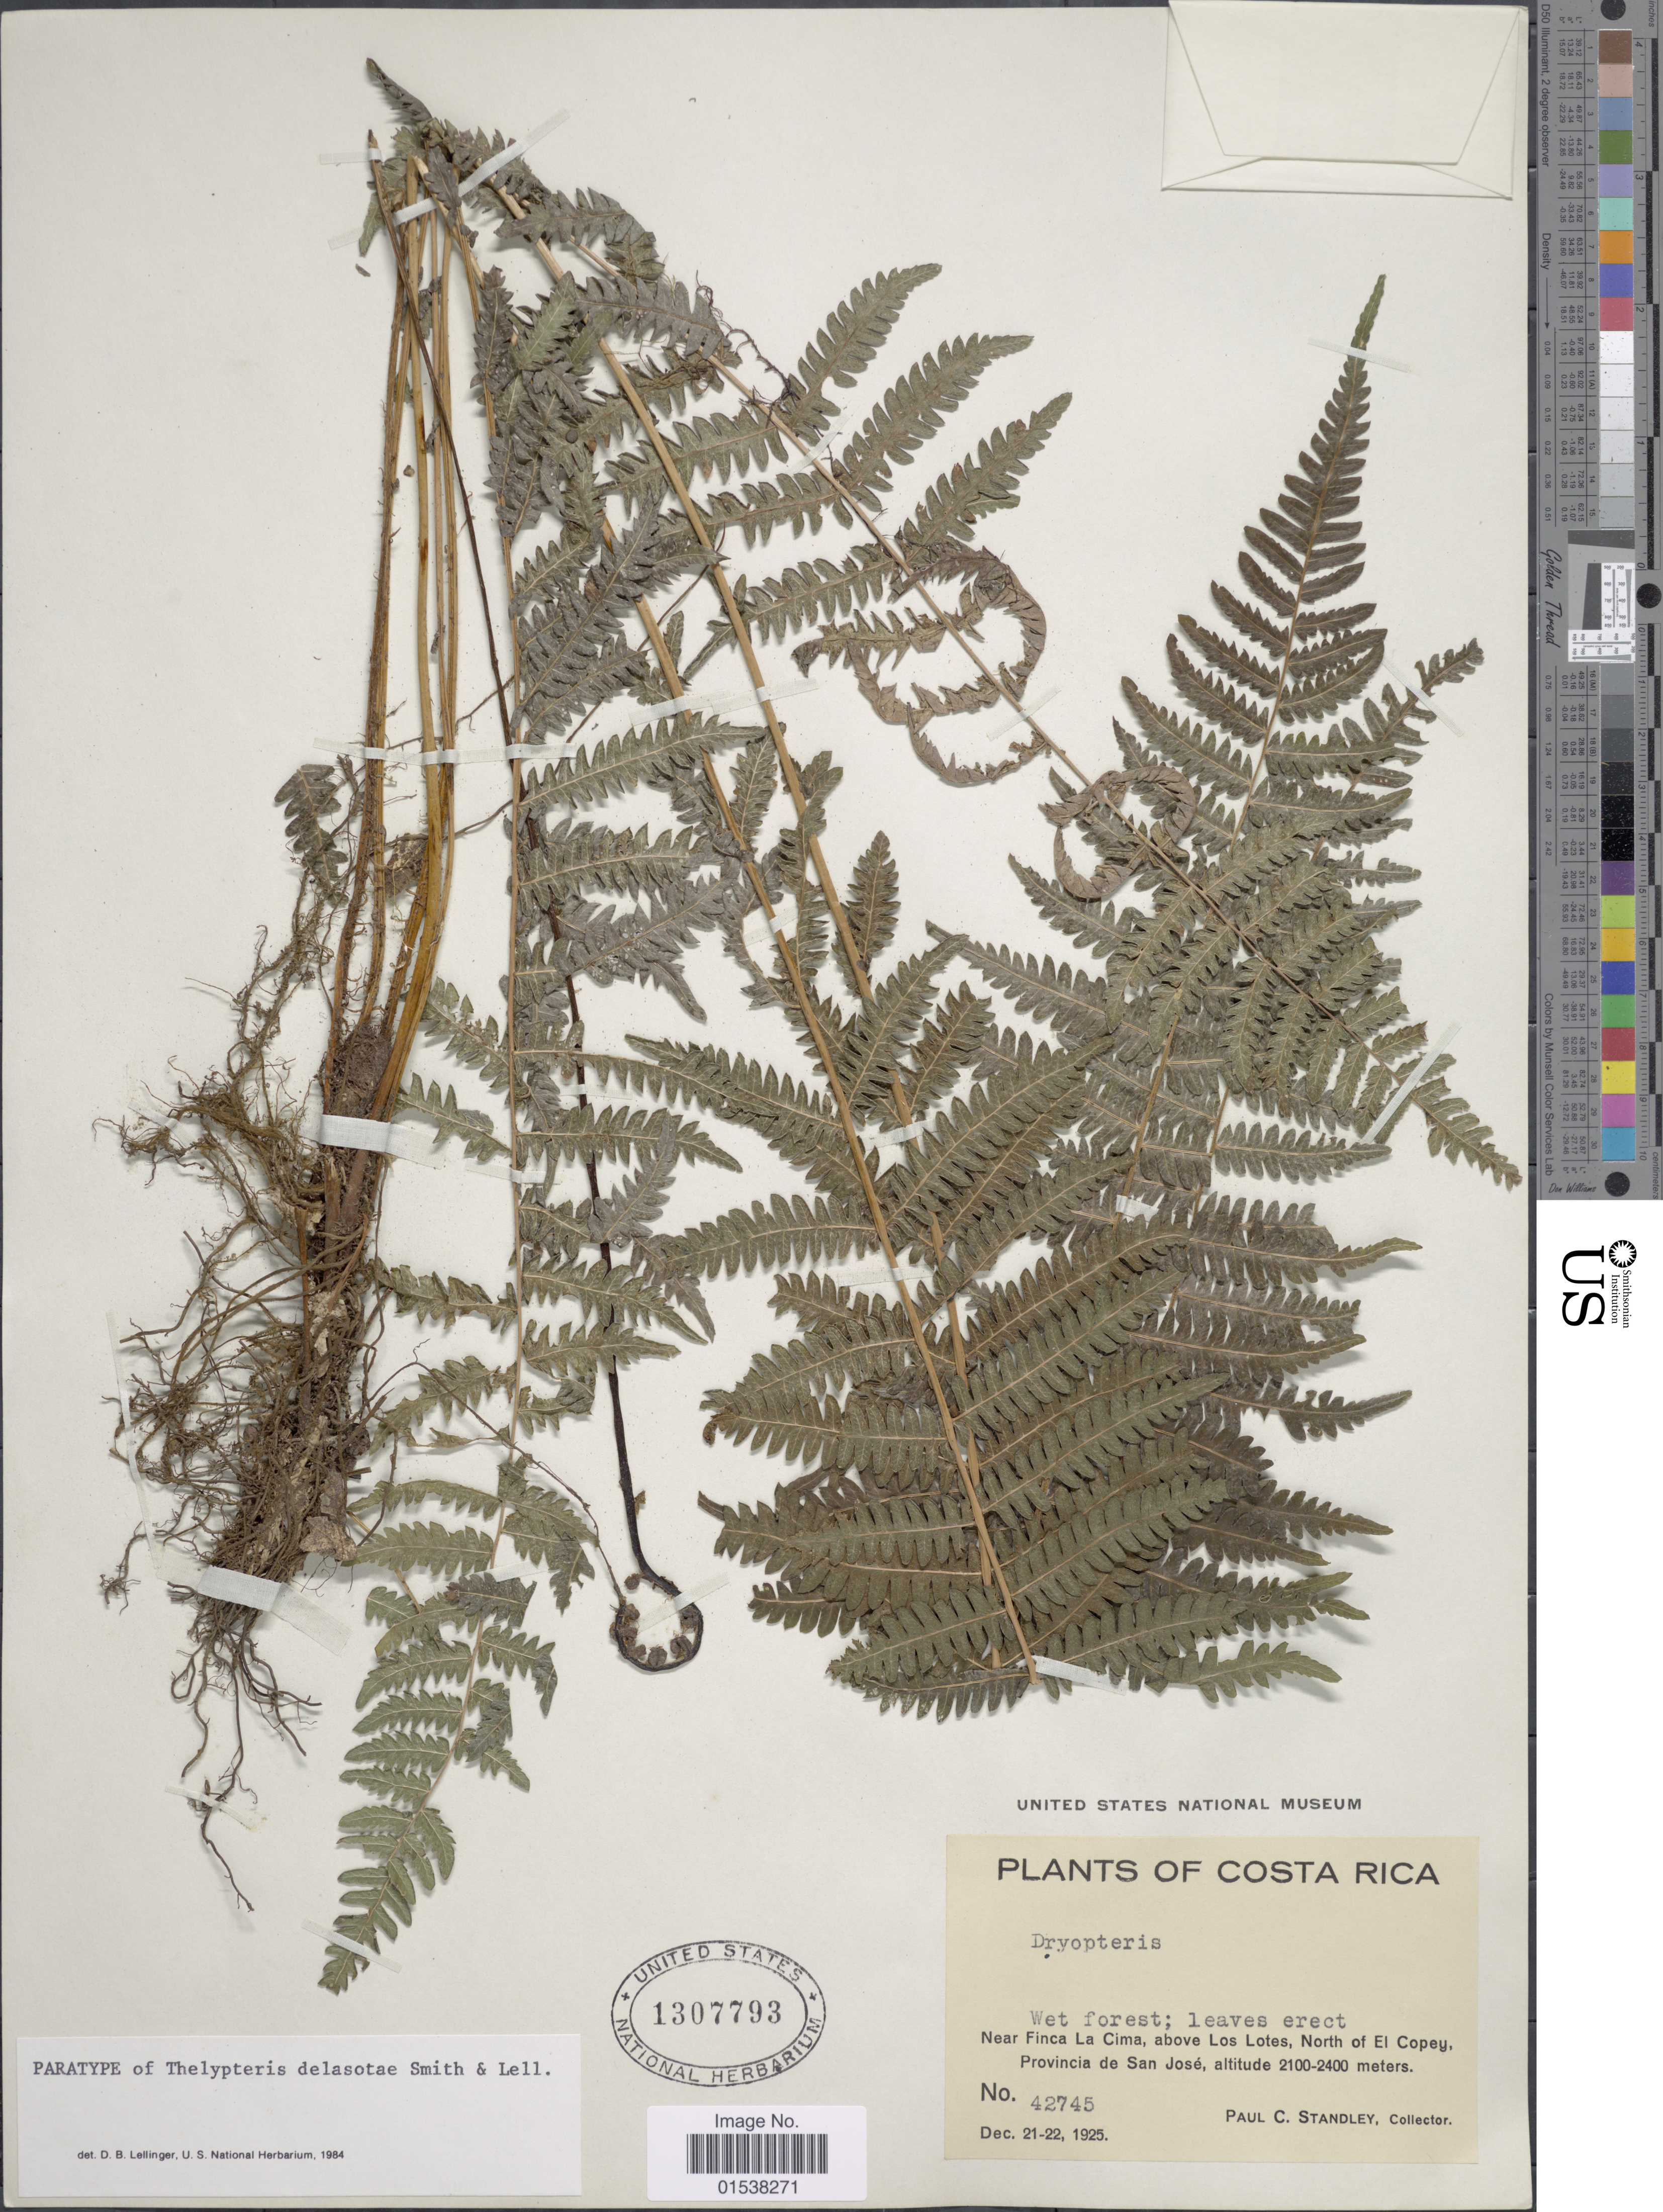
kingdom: Plantae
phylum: Tracheophyta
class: Polypodiopsida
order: Polypodiales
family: Thelypteridaceae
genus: Amauropelta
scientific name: Amauropelta delasotae (A.R. Sm. & Lellinger) comb. nov., ined. 2015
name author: (A.R. Sm. & Lellinger)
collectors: P. C. Standley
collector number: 42745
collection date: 1925-12-21/1925-12-22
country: Costa Rica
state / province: San José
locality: Near Finca La Cima, above Los Lotes, North of El Copey, Provincia de San Jose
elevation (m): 2100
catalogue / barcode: US 1307793